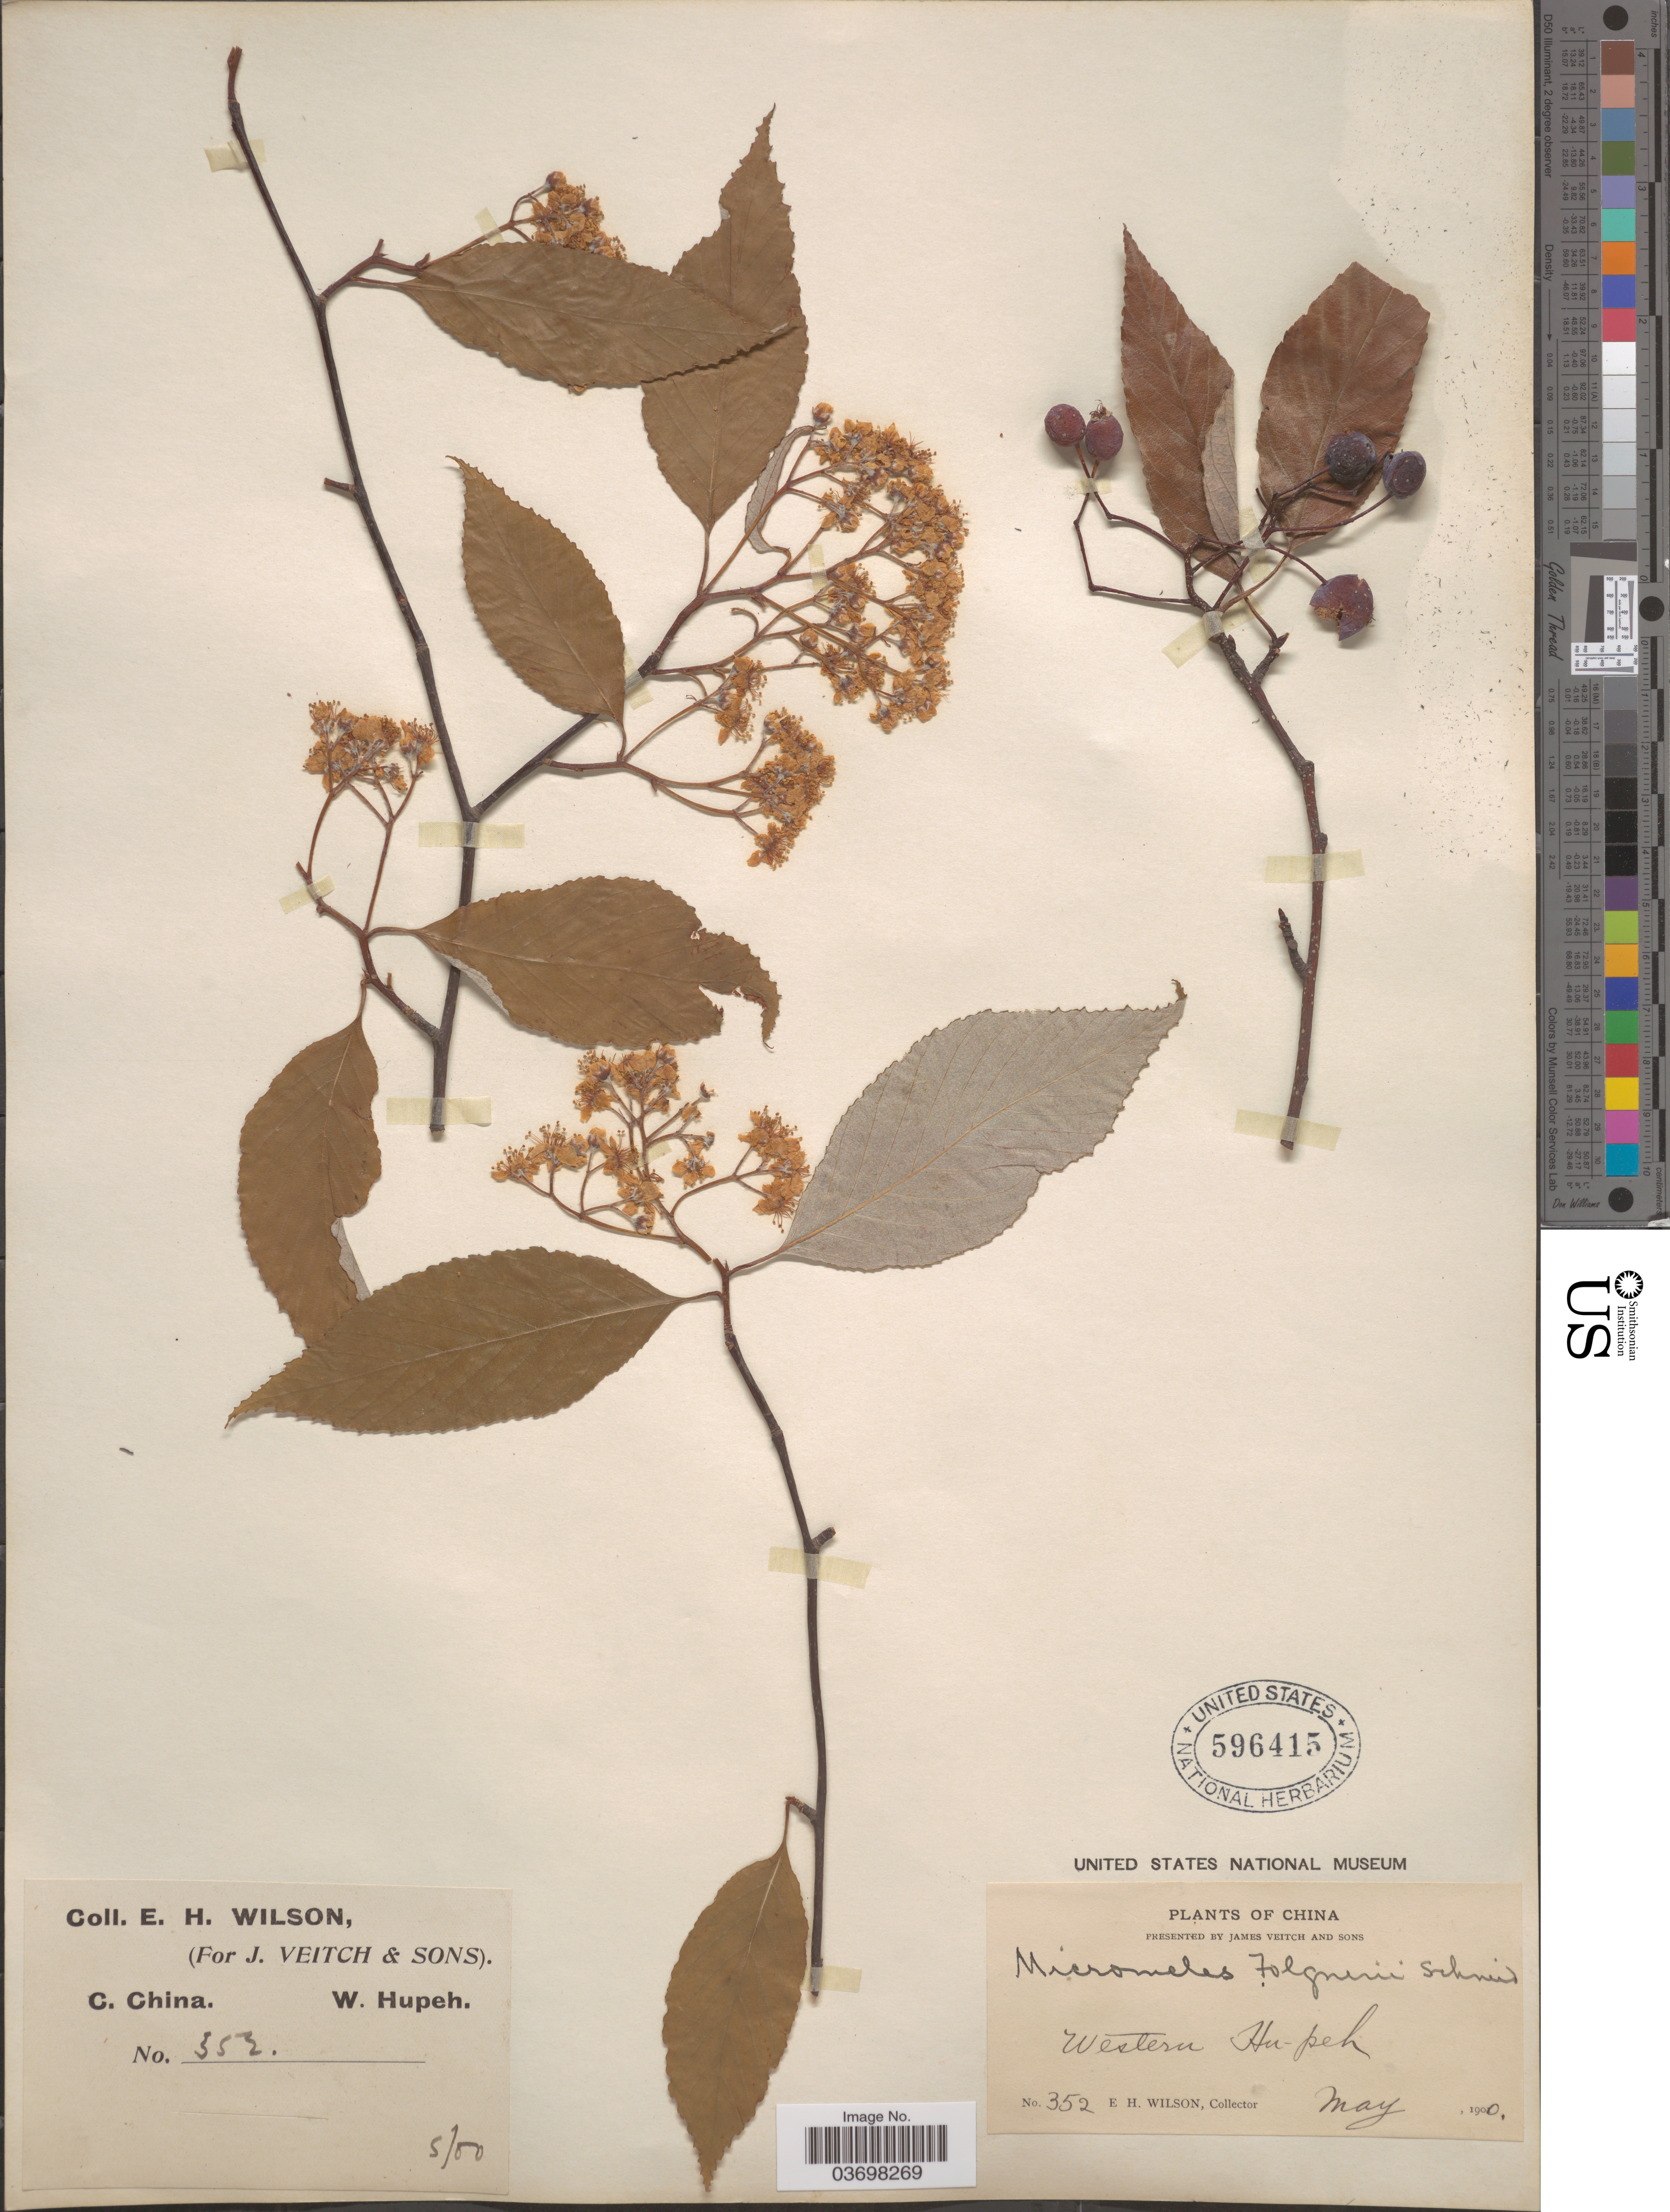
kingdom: Plantae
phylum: Tracheophyta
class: Magnoliopsida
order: Rosales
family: Rosaceae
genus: Sorbus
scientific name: Sorbus folgneri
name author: (C.K. Schneid.) Rehder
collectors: E. Wilson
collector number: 352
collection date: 1900-05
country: China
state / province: Hubei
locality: Western Hupeh. C. China.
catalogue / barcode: US 596415